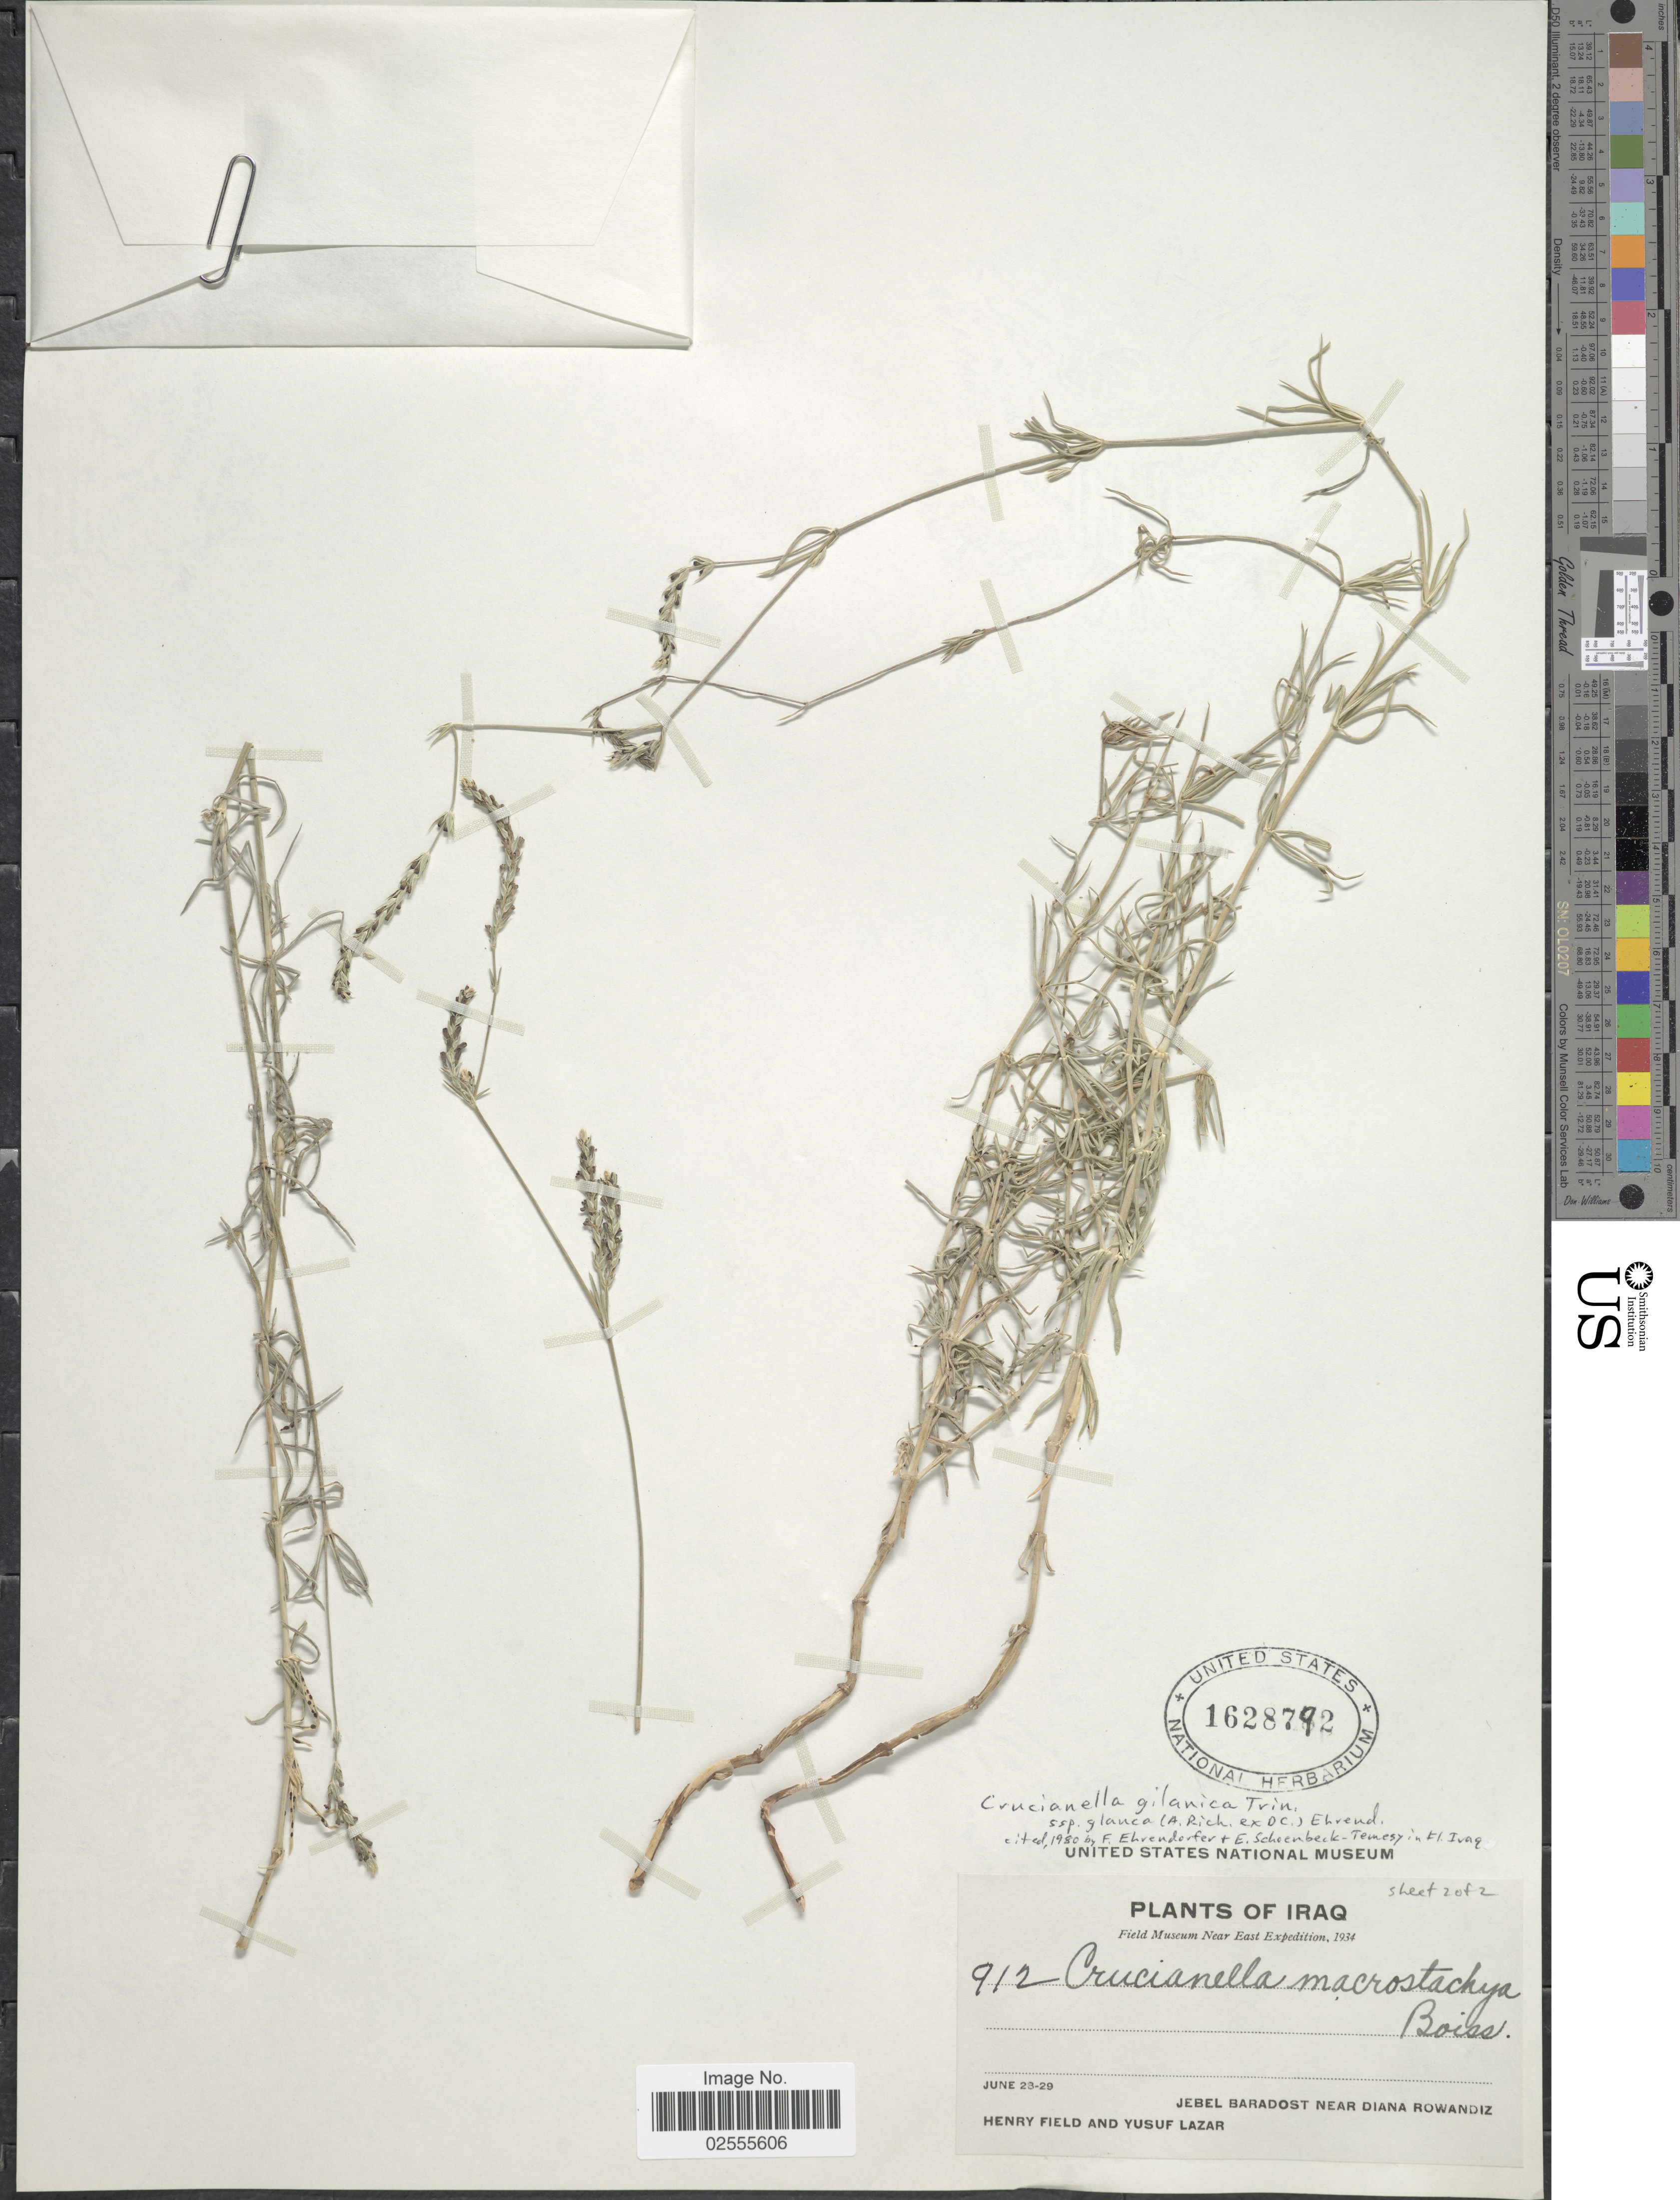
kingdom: Plantae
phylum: Tracheophyta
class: Magnoliopsida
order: Gentianales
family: Rubiaceae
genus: Crucianella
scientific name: Crucianella gilanica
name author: Trin.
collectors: H. Field & Y. Lazar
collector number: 912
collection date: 1934-06-23/1934-06-29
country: Iraq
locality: Jebel Baradost near Diana Rowandiz.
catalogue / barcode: US 1628792